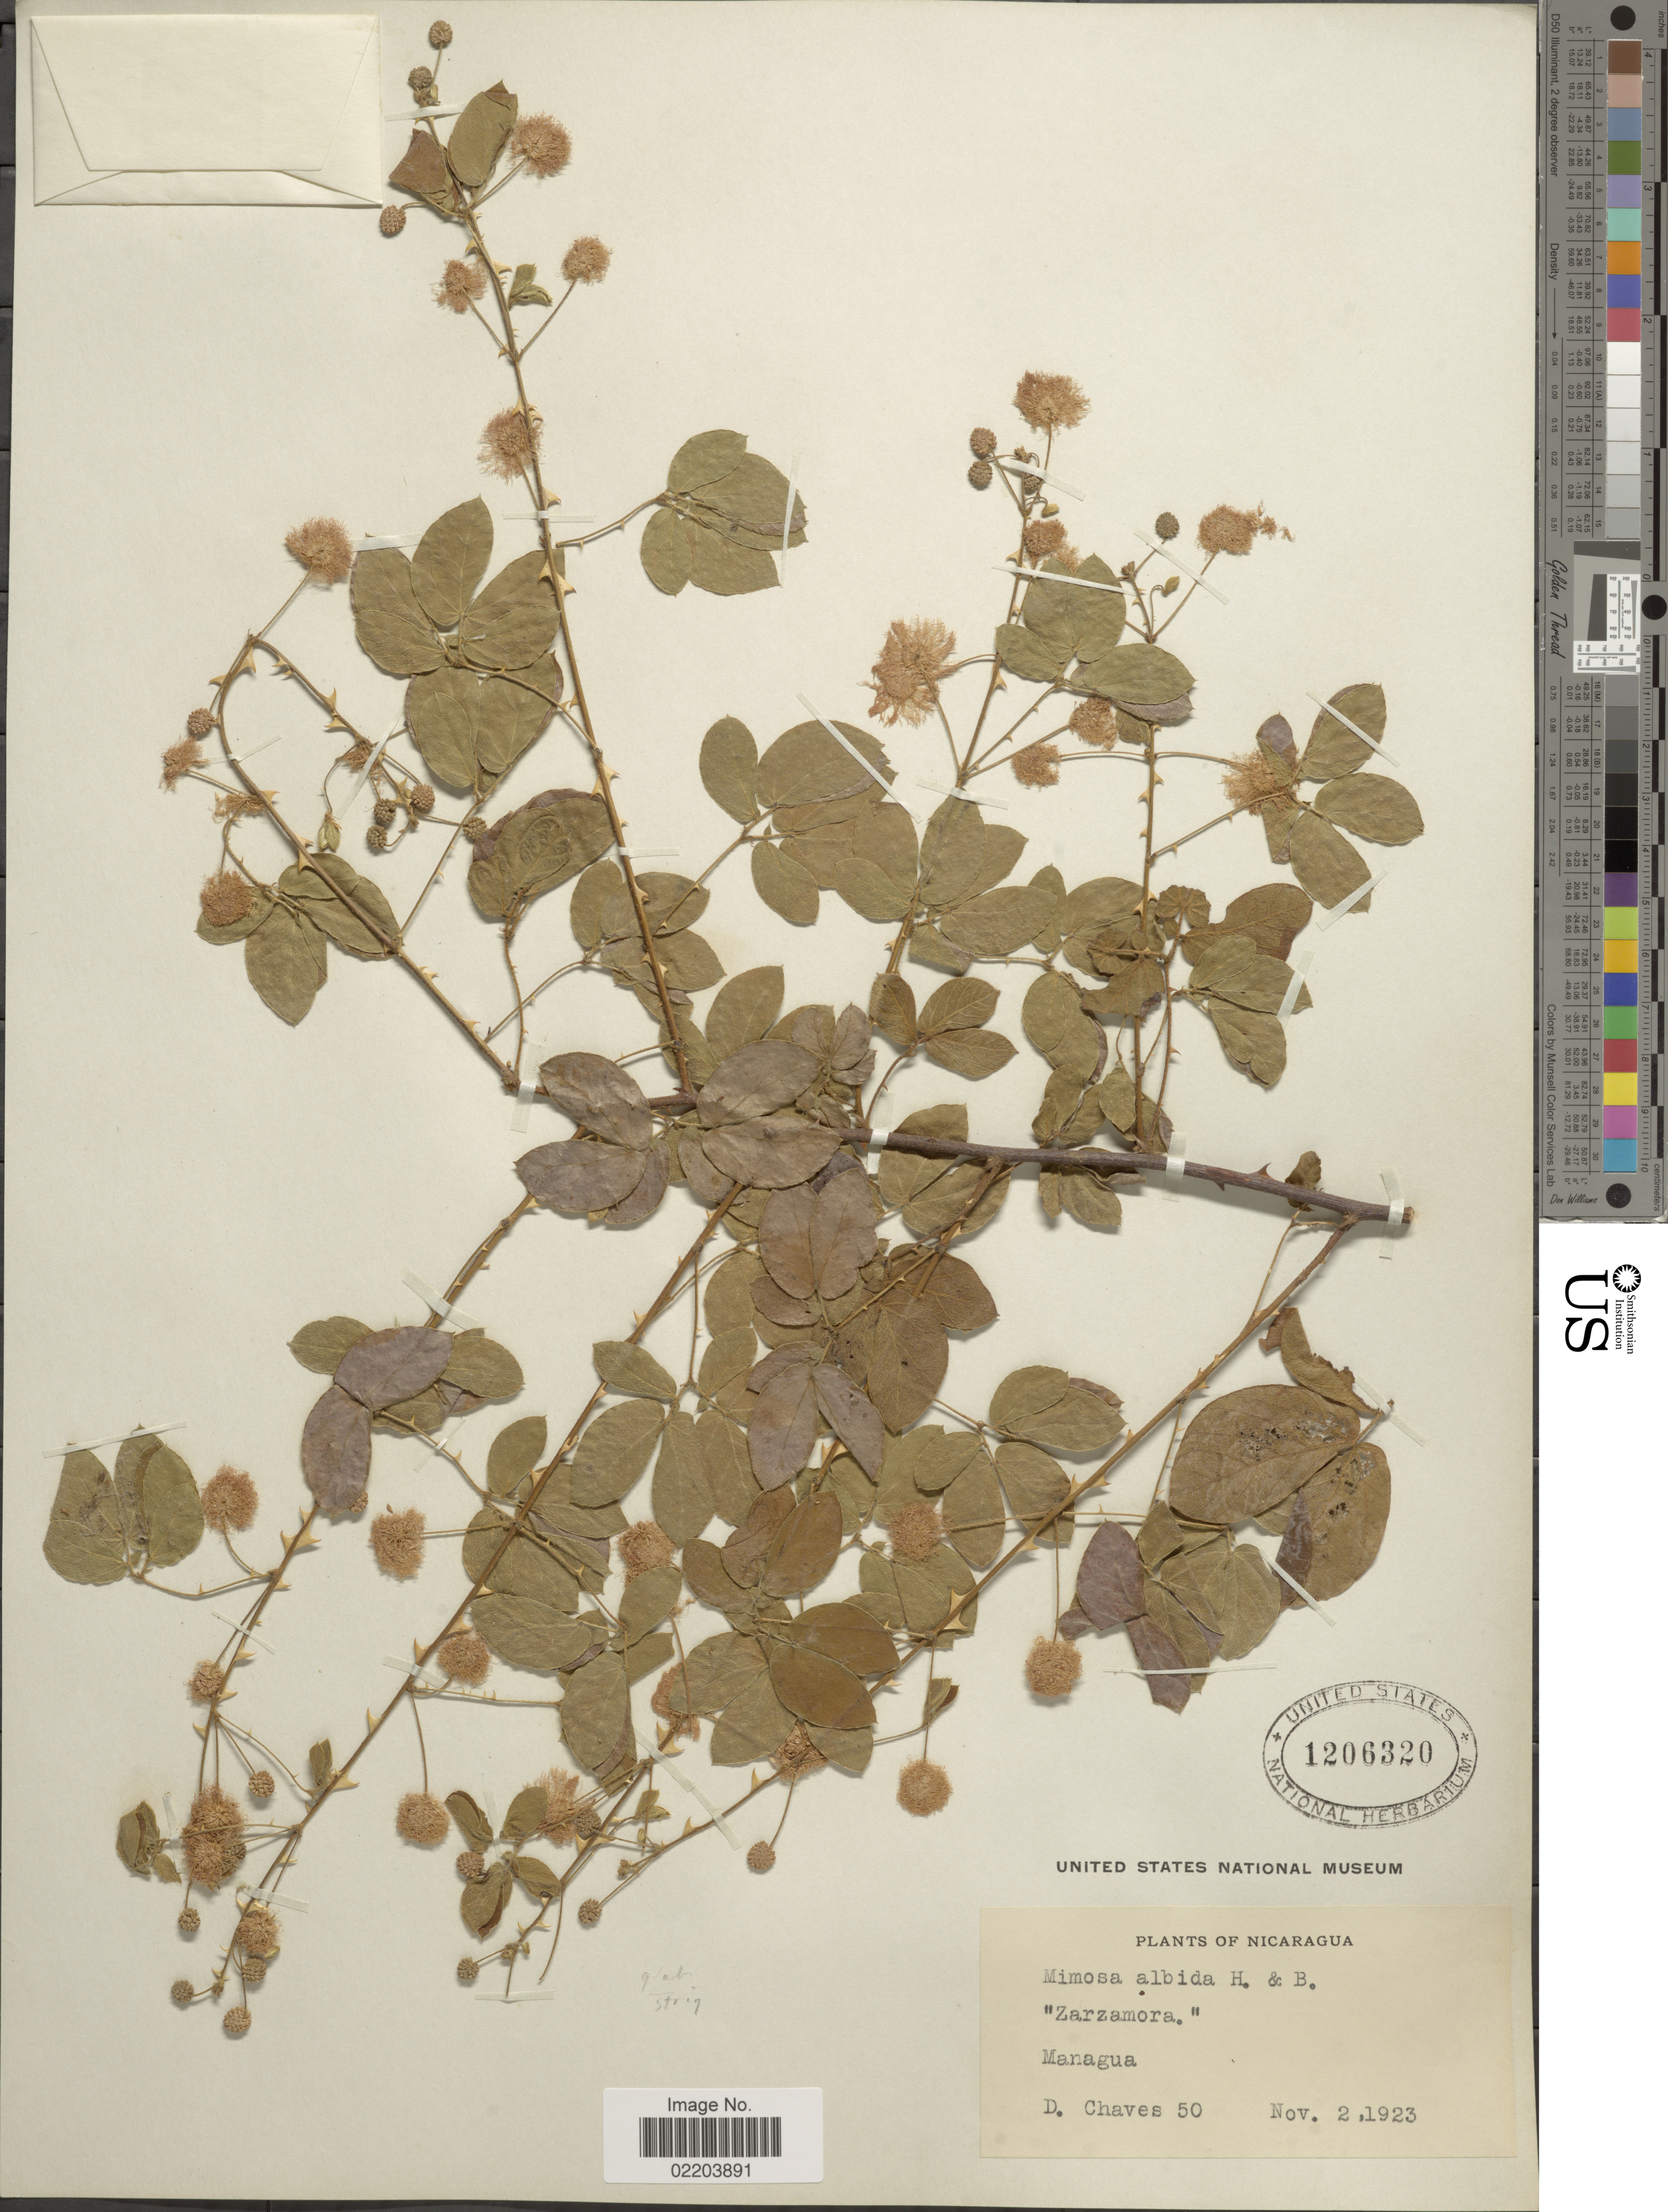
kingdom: Plantae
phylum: Tracheophyta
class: Magnoliopsida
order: Fabales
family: Fabaceae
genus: Mimosa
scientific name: Mimosa albida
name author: Humb. & Bonpl. ex Willd.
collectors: D. Chaves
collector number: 5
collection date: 1923-11-02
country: Nicaragua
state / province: Managua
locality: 'Zarzamora'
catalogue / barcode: US 1206320